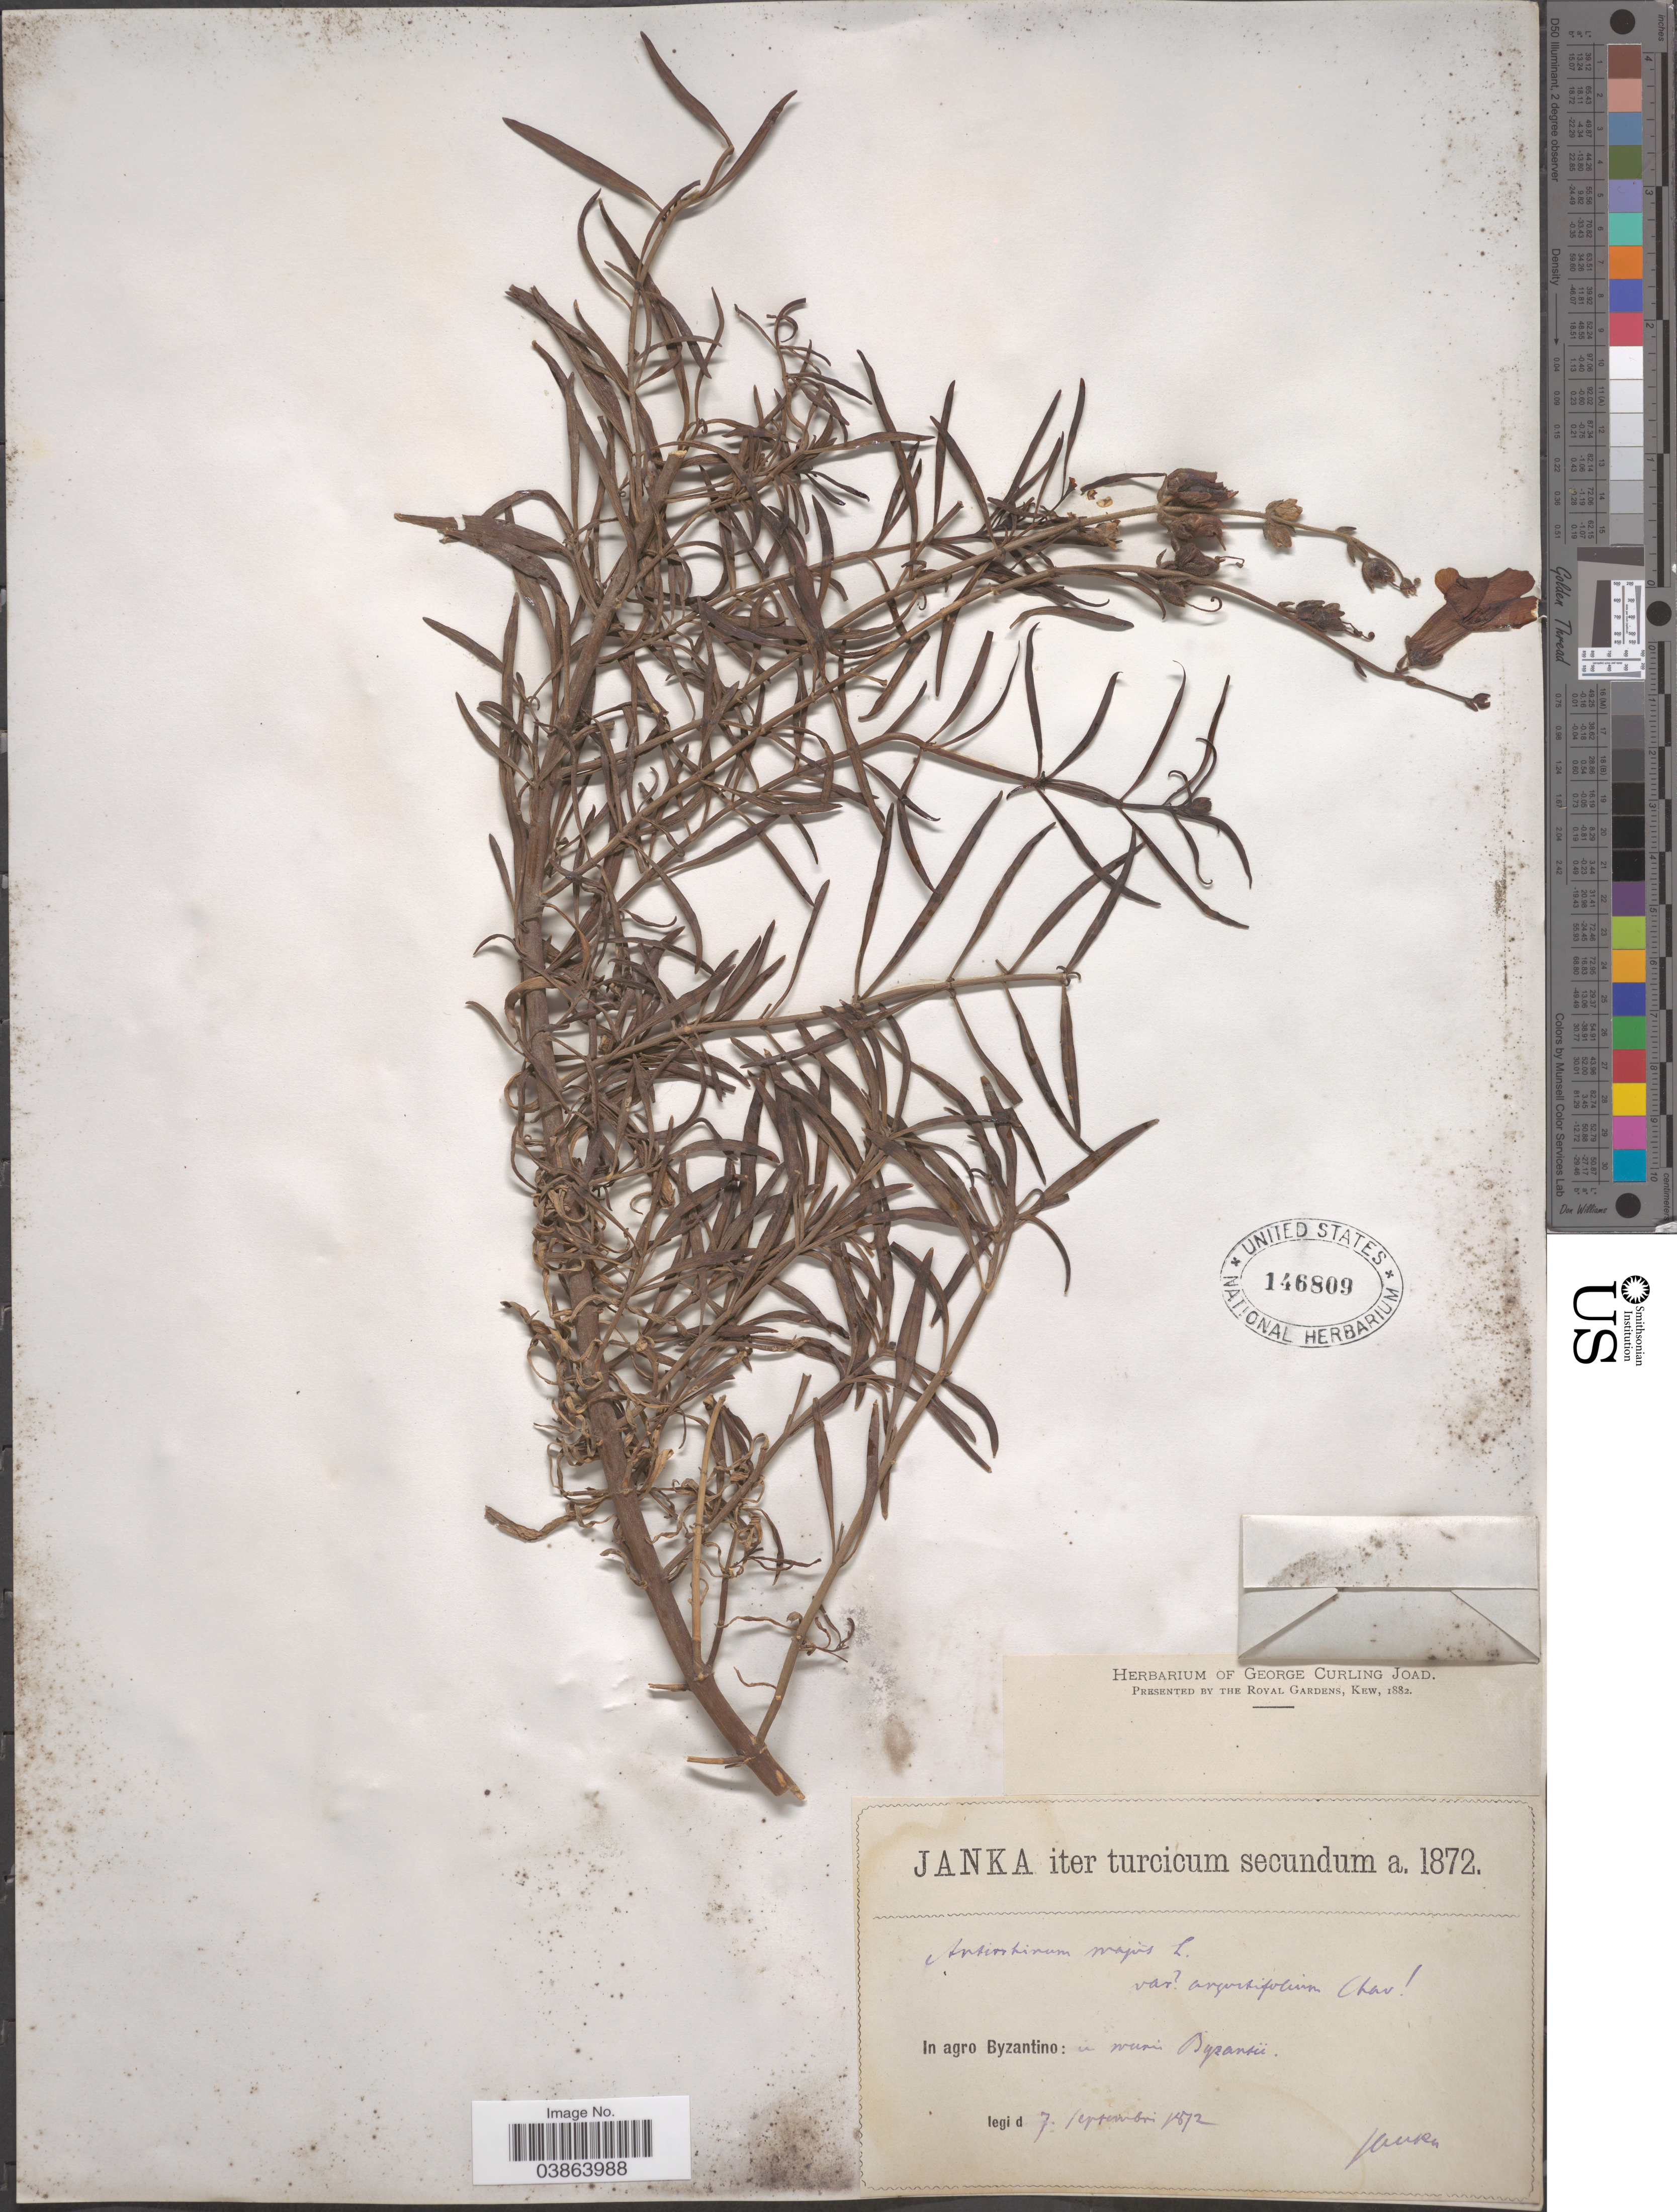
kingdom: Plantae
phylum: Tracheophyta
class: Magnoliopsida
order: Lamiales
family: Plantaginaceae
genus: Antirrhinum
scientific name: Antirrhinum majus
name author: L.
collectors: V. Janka von Bulcs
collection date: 1872-09-07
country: Turkey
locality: Turcicum. In agro Byzantino: in muris Byzantii.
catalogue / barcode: US 146809